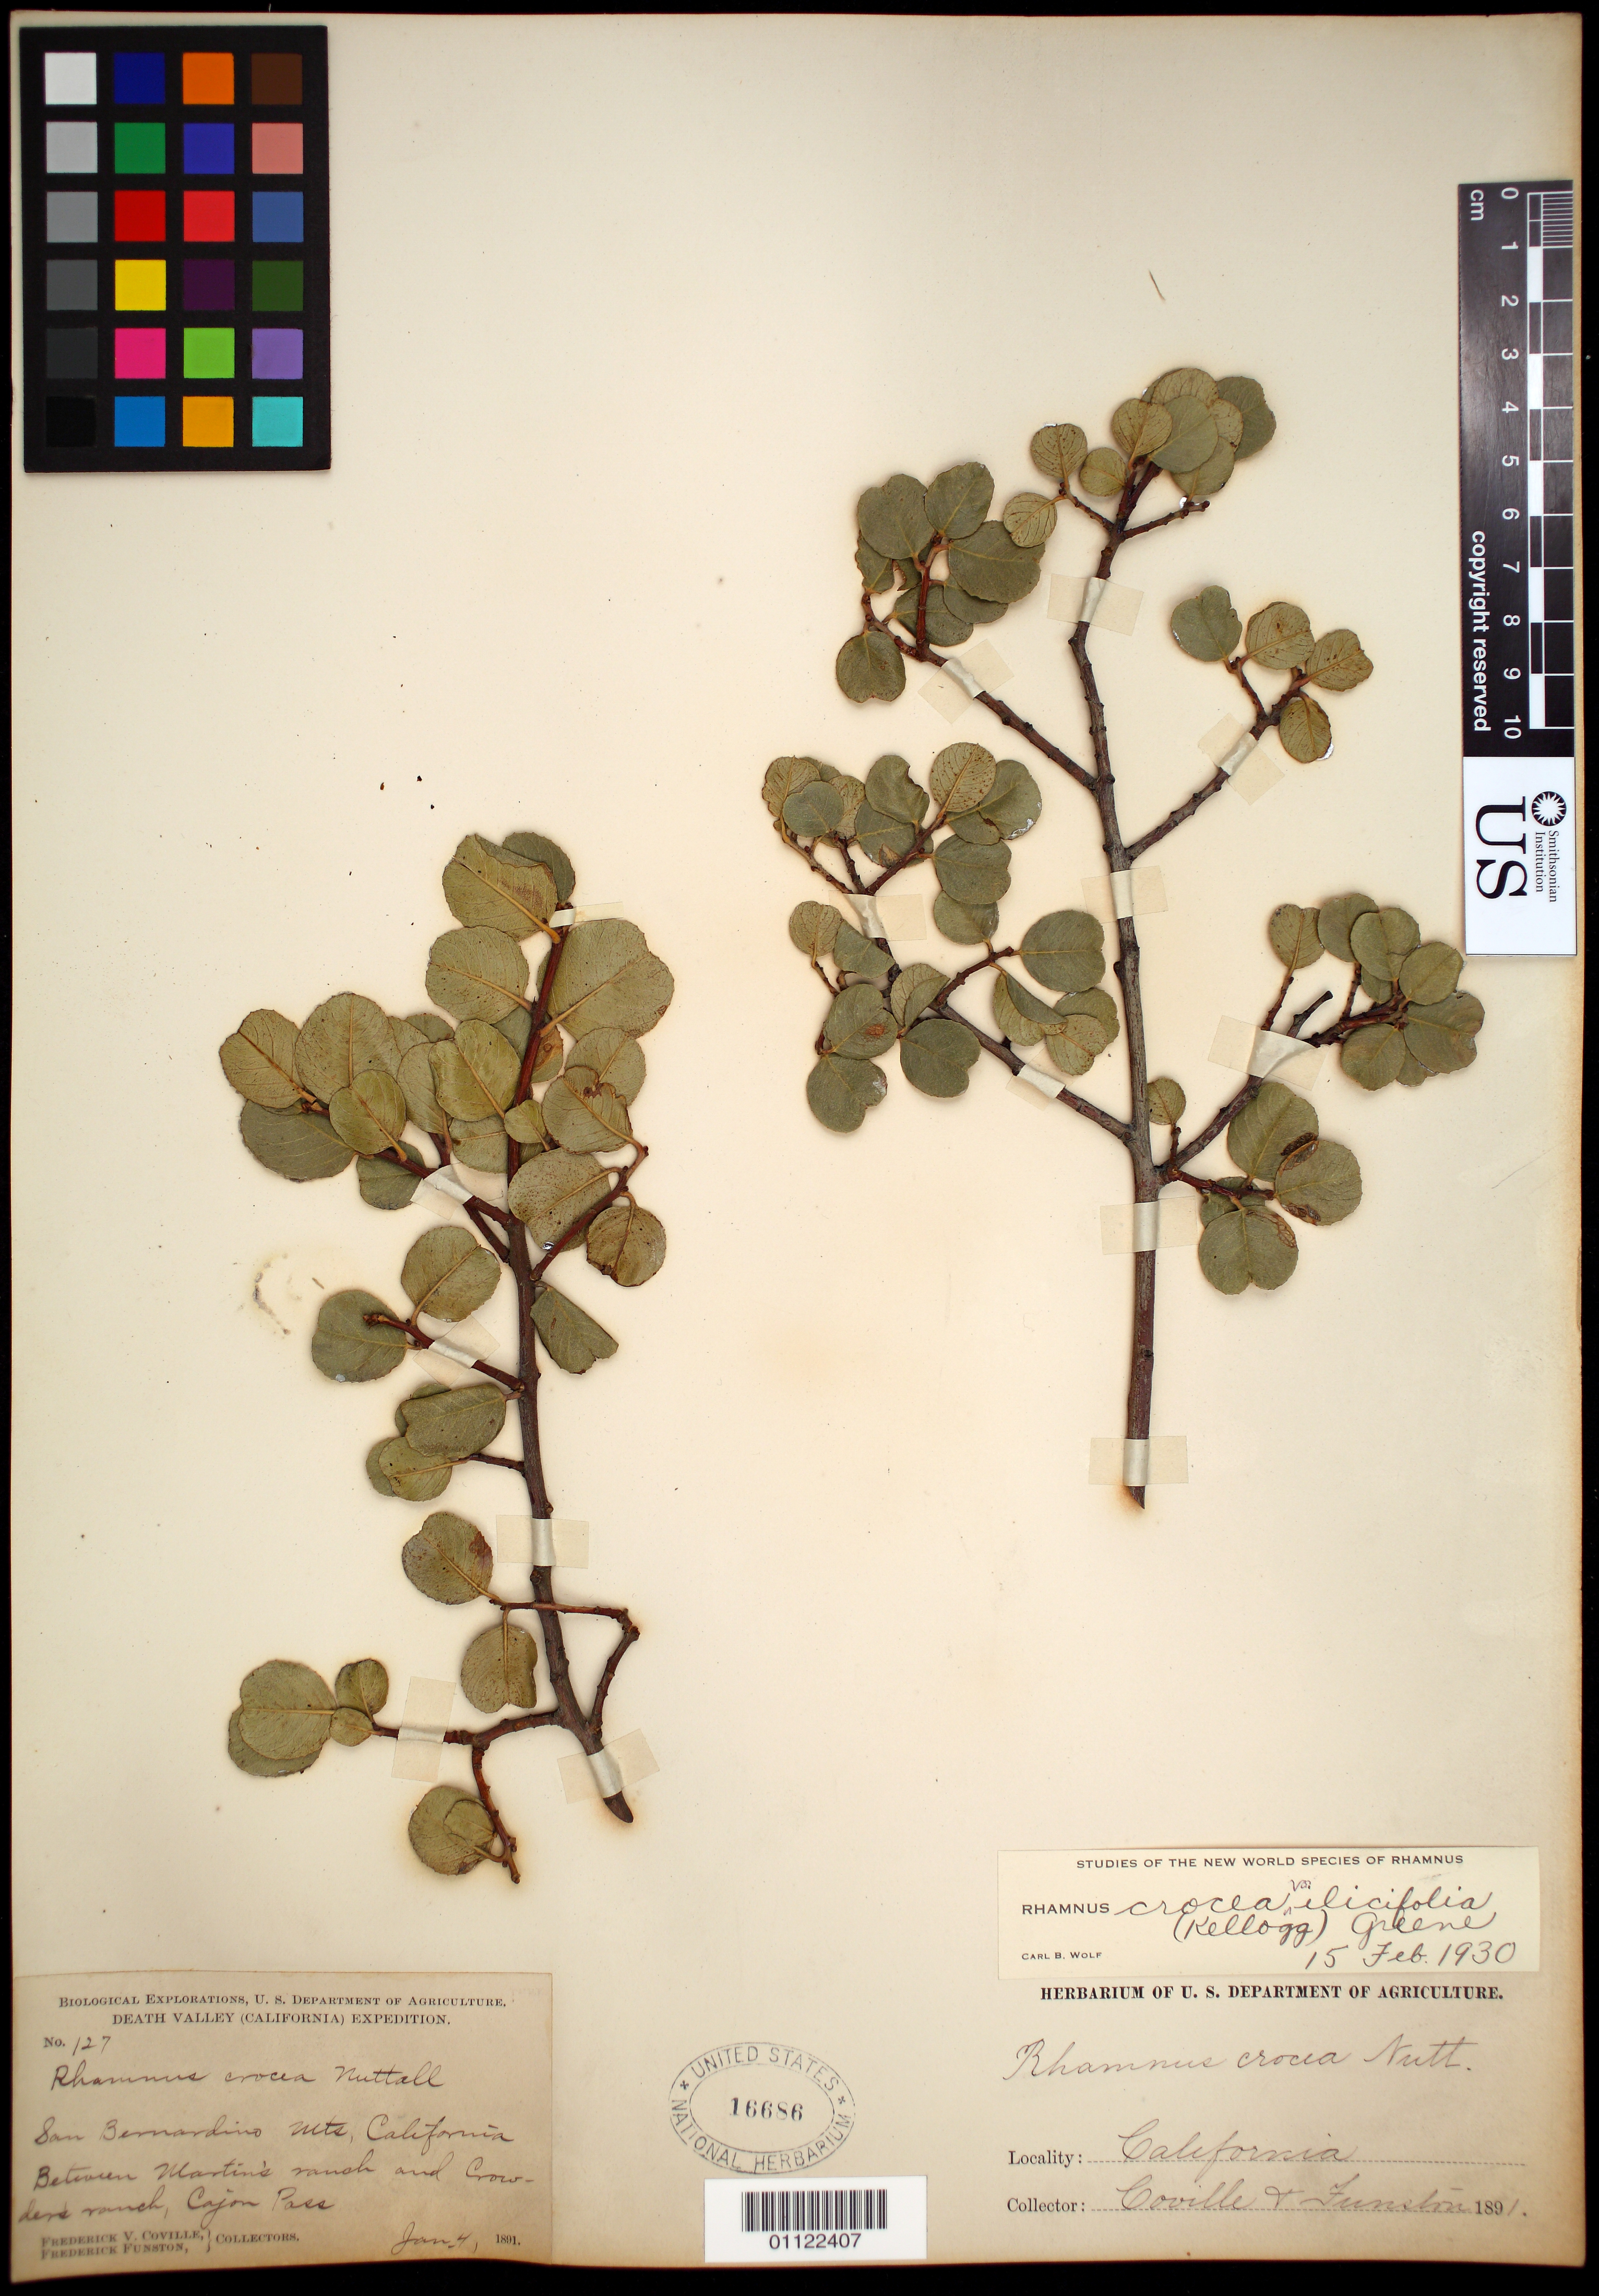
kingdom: Plantae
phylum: Tracheophyta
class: Magnoliopsida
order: Rosales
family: Rhamnaceae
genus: Rhamnus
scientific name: Rhamnus crocea var. ilicifolia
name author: (Kellogg) Greene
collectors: F. V. Coville & F. Funston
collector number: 127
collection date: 1891-01-04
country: United States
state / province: California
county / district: San Bernardino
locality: San Bernardino Mts., between Martin's Ranch and Crowder's Ranch, south of Cajon Pass.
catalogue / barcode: US 16686